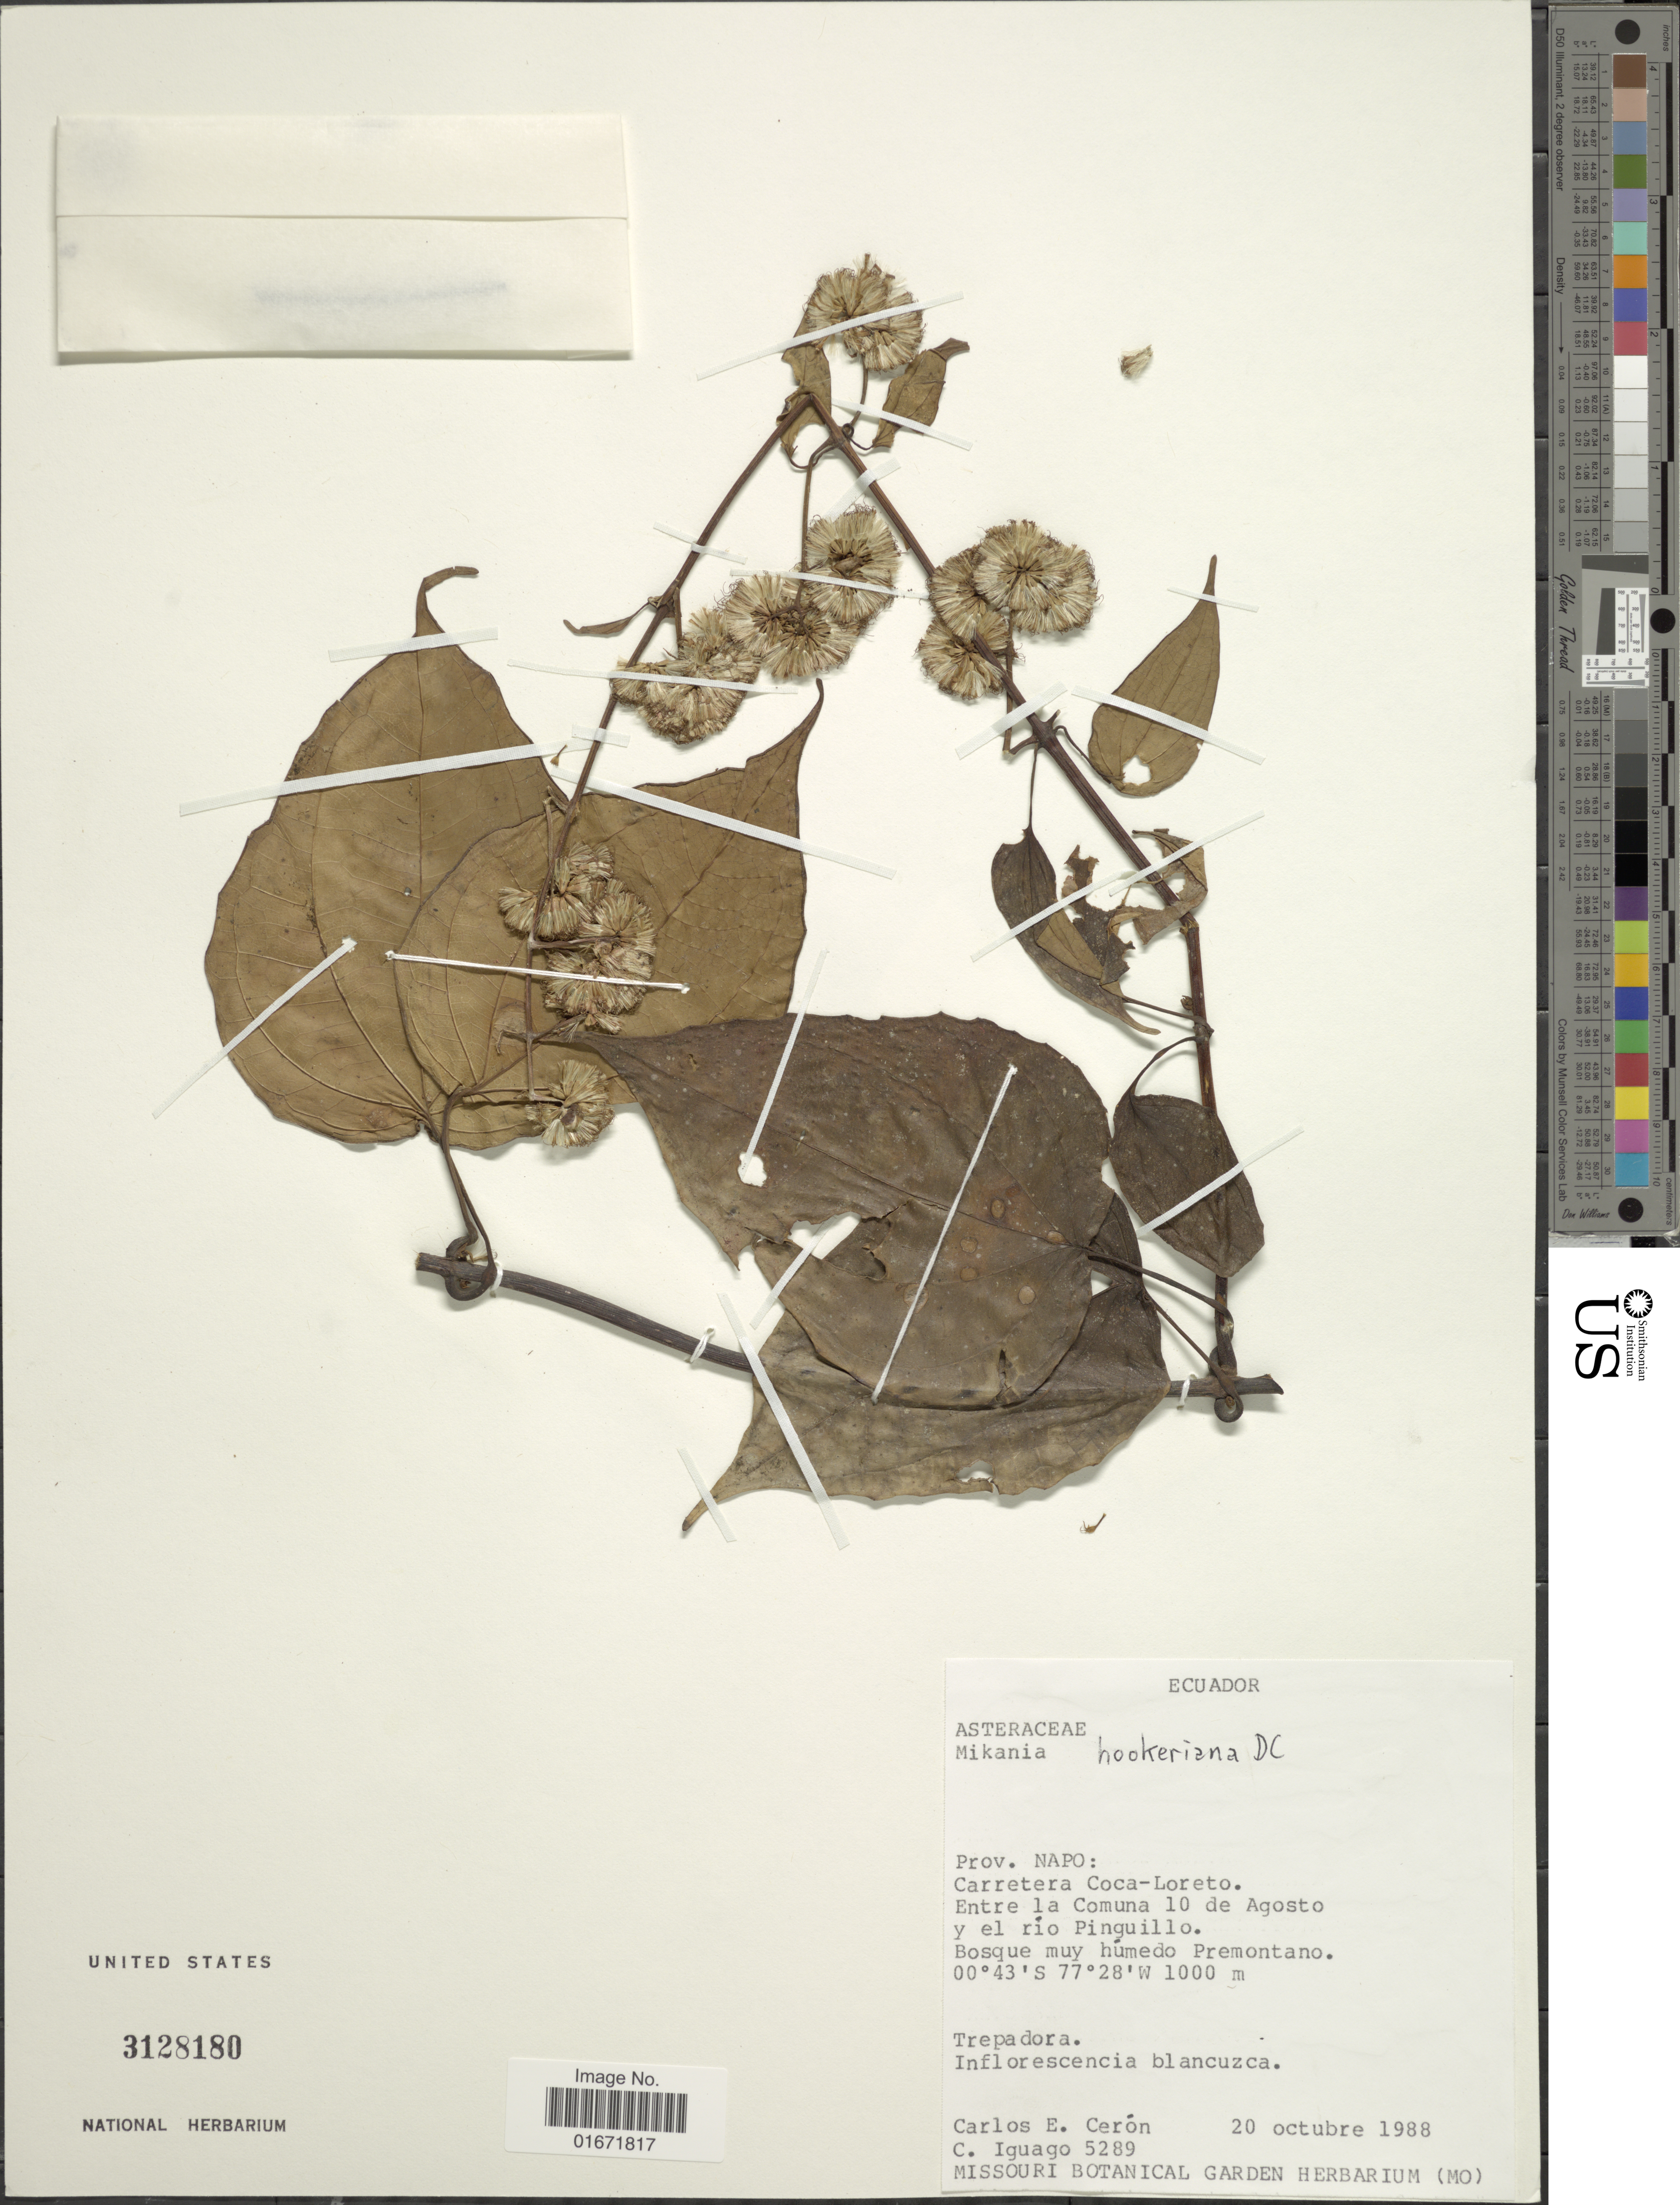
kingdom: Plantae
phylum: Tracheophyta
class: Magnoliopsida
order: Asterales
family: Asteraceae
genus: Mikania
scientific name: Mikania hookeriana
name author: DC.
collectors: C. E. Cerón M. & C. Iguago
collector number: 5289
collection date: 1988-10-20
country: Ecuador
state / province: Napo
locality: Prov. Napo: Carretera Coca-Loreto. Entre la Comuna 10 de Agosto y el río Pinguillo. Bosque muy húmedo Premontano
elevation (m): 1000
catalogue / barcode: US 3128180